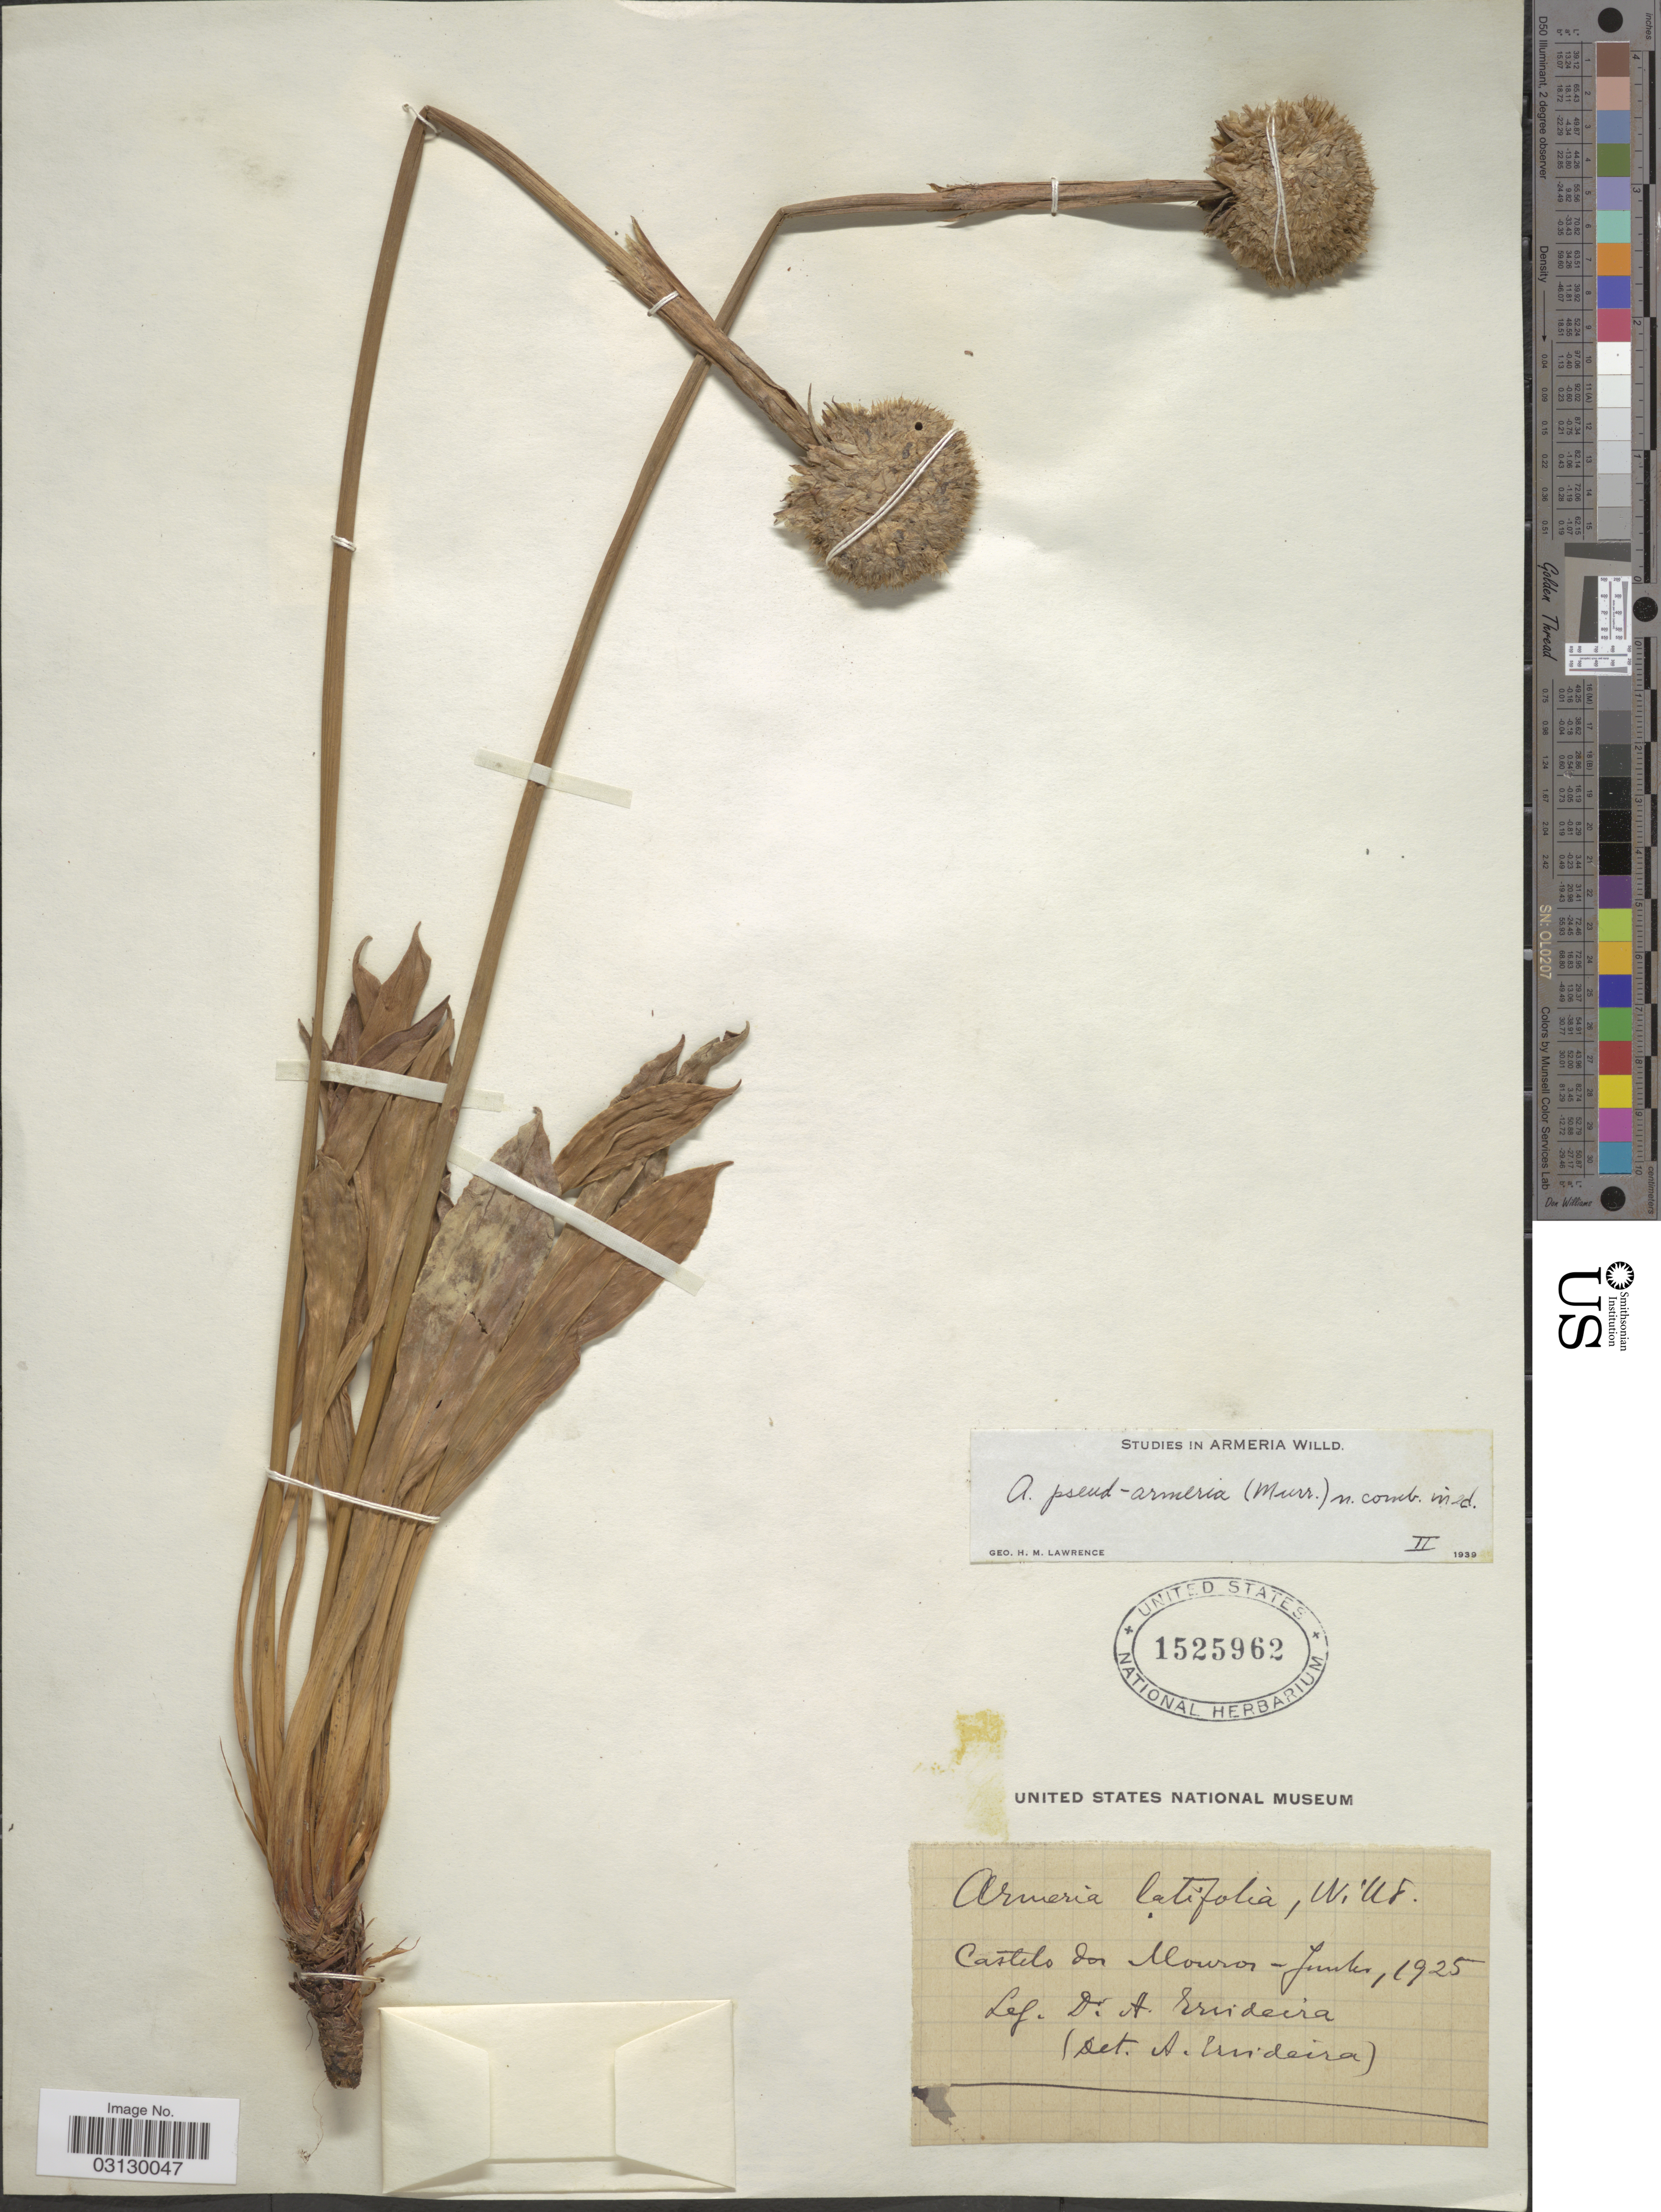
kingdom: Plantae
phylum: Tracheophyta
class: Magnoliopsida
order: Caryophyllales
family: Plumbaginaceae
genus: Armeria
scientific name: Armeria pseudarmeria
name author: (Murray) Mansf.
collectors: A. Ervideira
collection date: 1925-06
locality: Castelo dos Mouros [interpreted].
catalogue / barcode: US 1525962